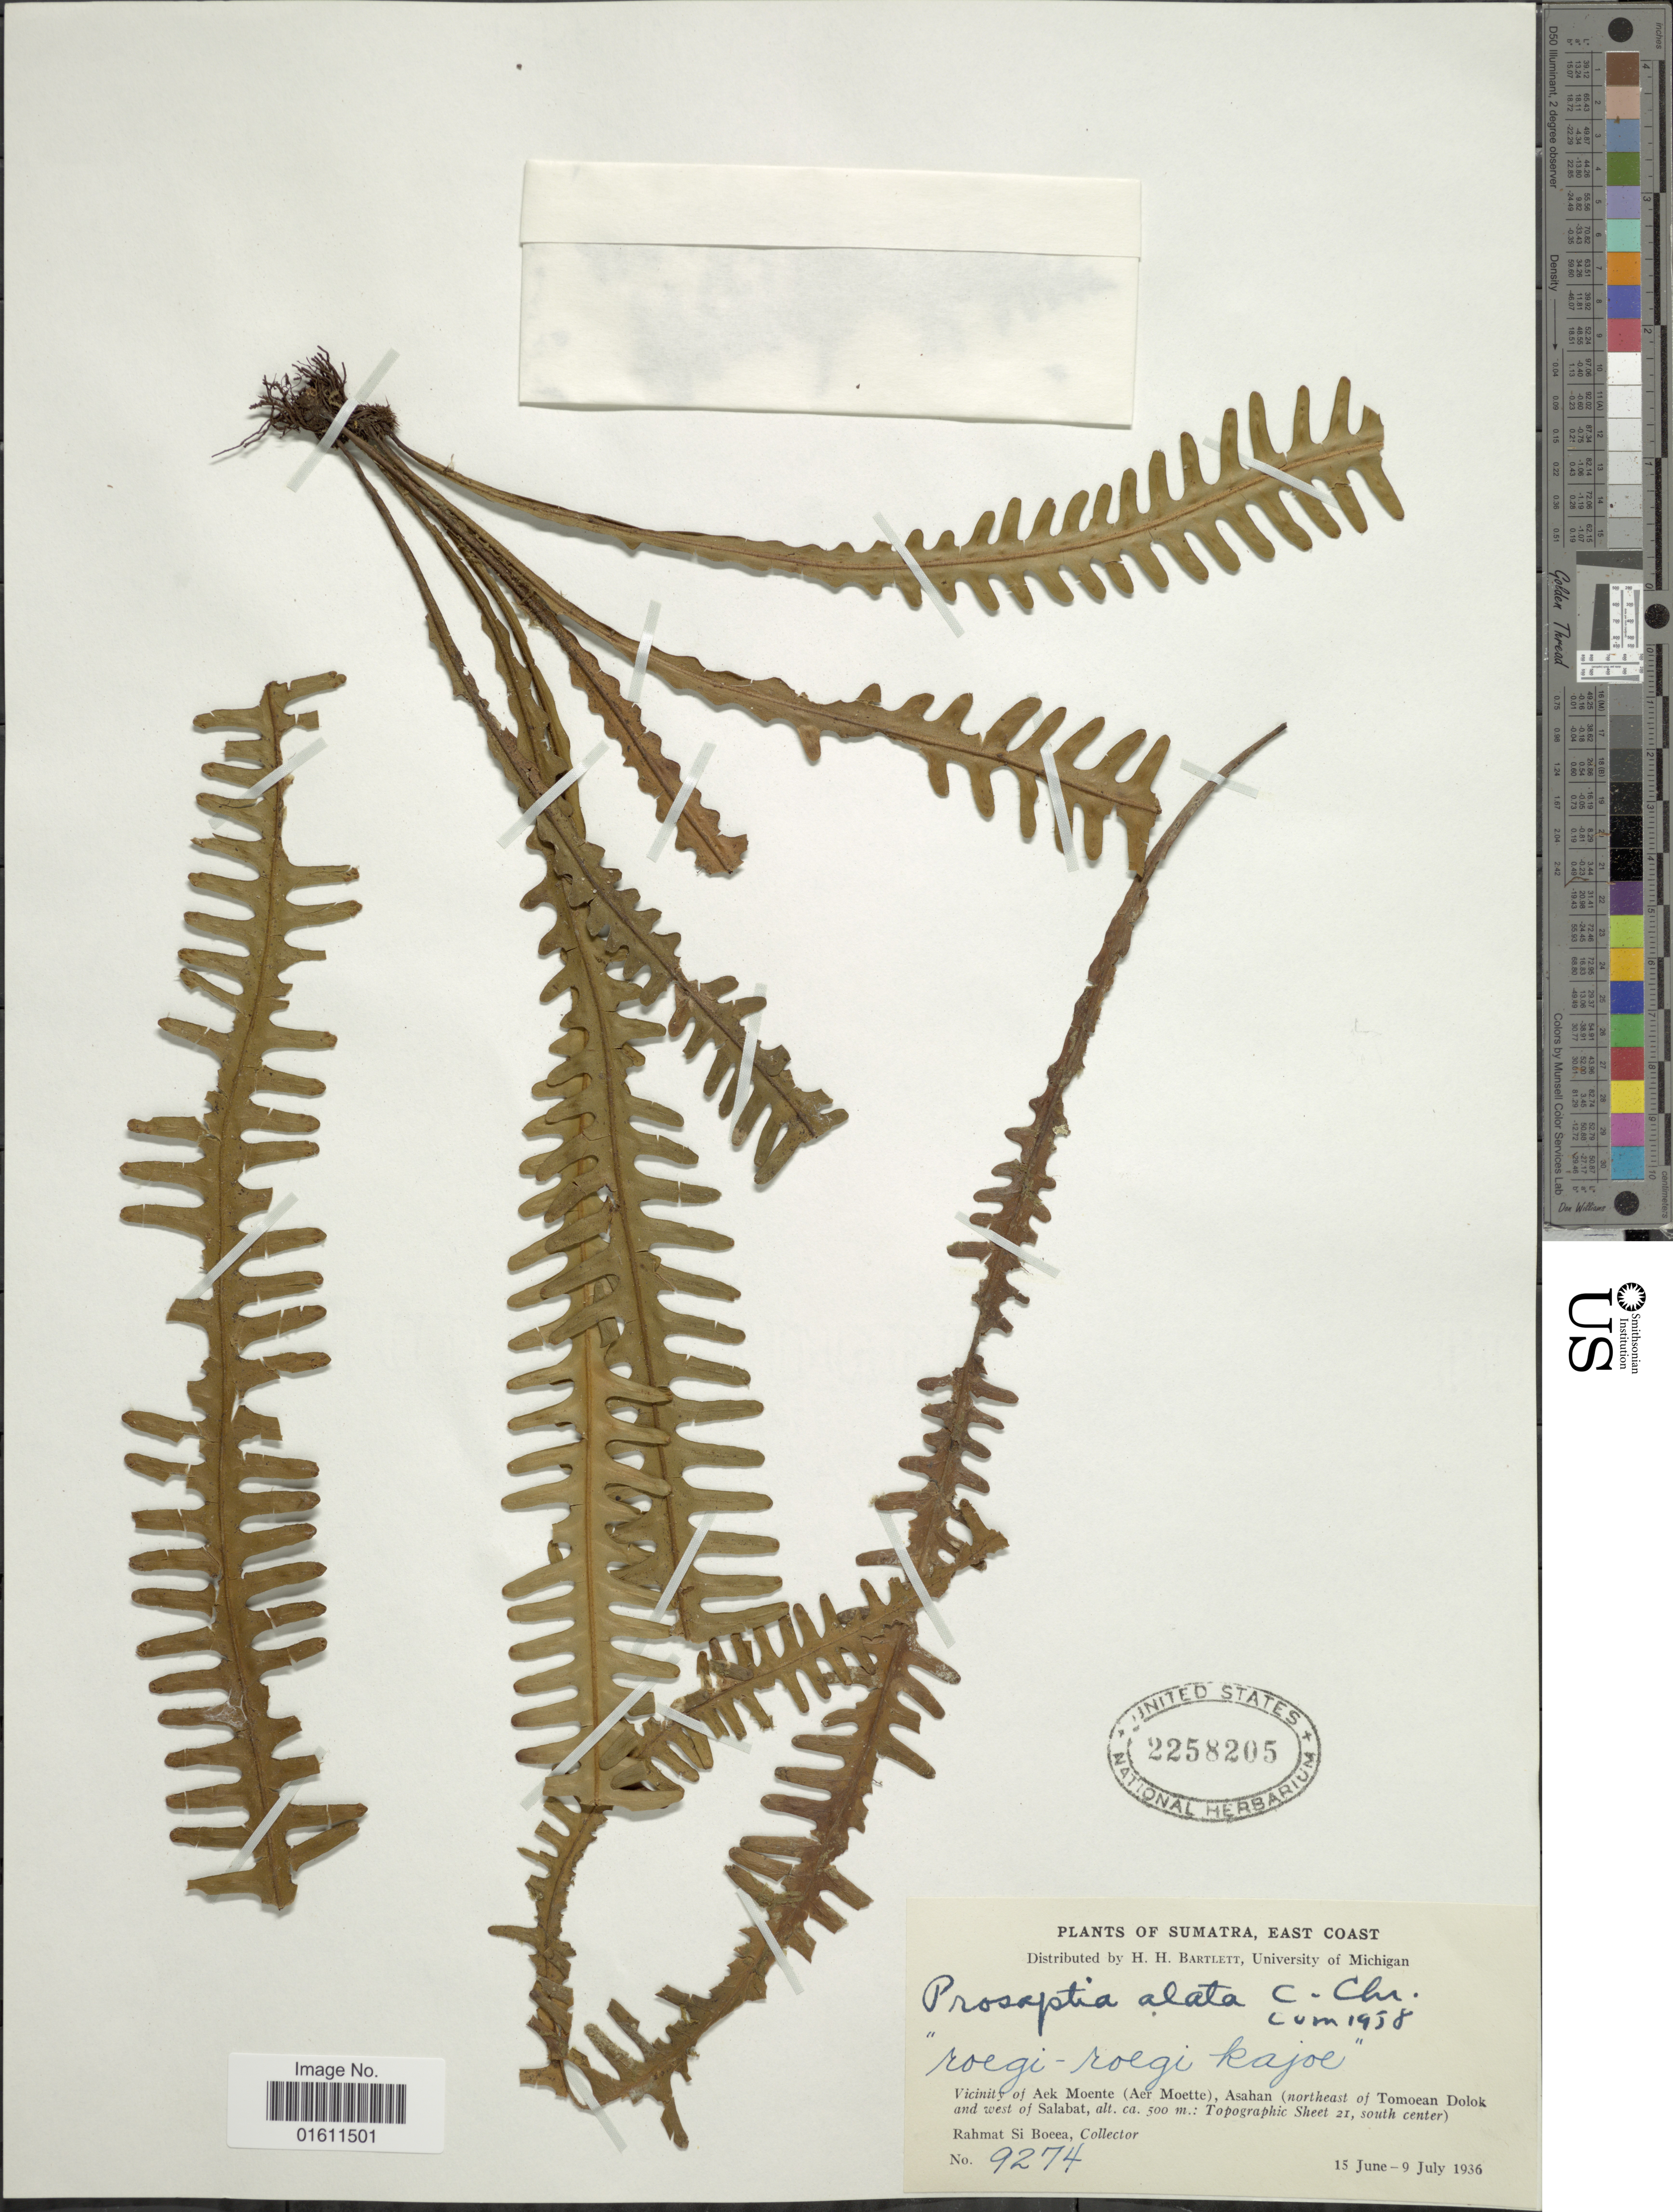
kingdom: Plantae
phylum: Tracheophyta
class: Polypodiopsida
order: Polypodiales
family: Polypodiaceae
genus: Prosaptia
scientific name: Prosaptia alata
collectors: Rahmat Si Boeea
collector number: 9274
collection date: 1936-06-15/1936-07-09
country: Indonesia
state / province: Sumatra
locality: East coast, vicinity of Alek (Aer Moette), Asahan (northeast of Tomoean Dolok and west of Salabat, "roegi-roegi kajoe" (topographic sheet 21, south center).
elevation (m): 500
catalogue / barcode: US 2258205